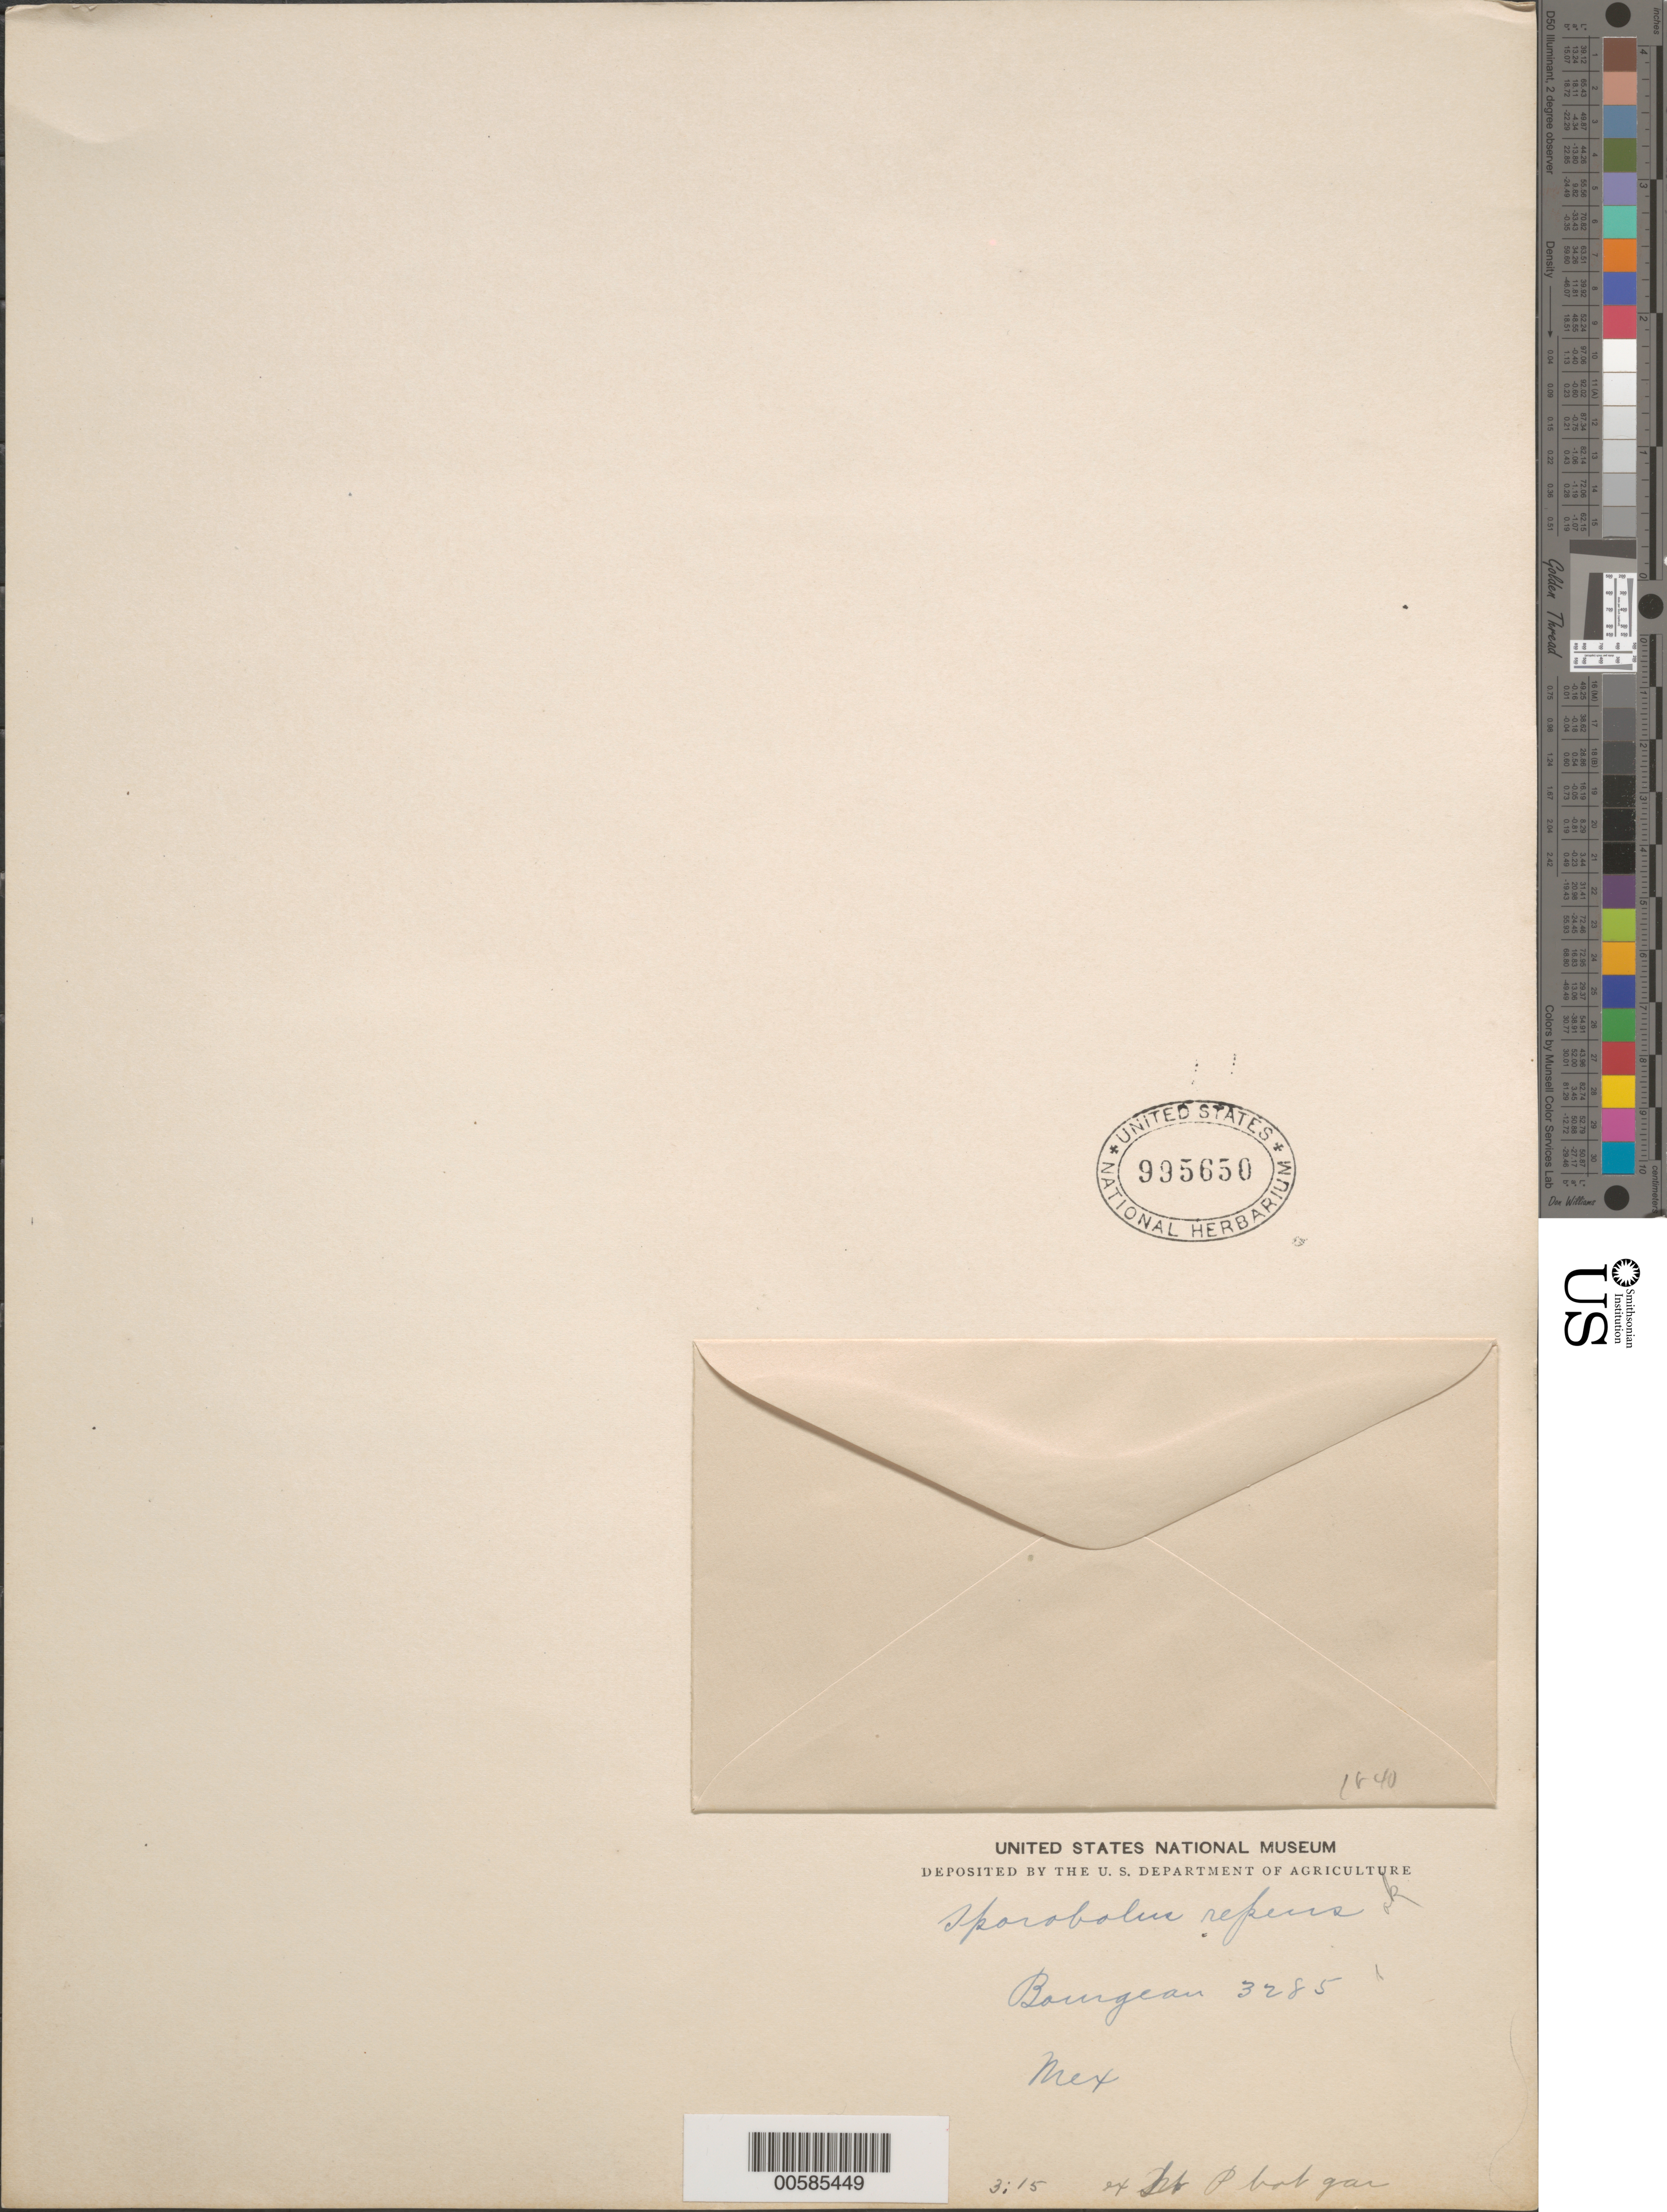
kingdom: Plantae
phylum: Tracheophyta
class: Liliopsida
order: Poales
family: Poaceae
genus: Muhlenbergia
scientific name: Muhlenbergia utilis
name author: (Torr.) Hitchc.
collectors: E. Bourgeau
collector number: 3285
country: Mexico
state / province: Jalisco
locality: San Ramon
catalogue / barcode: US 995650